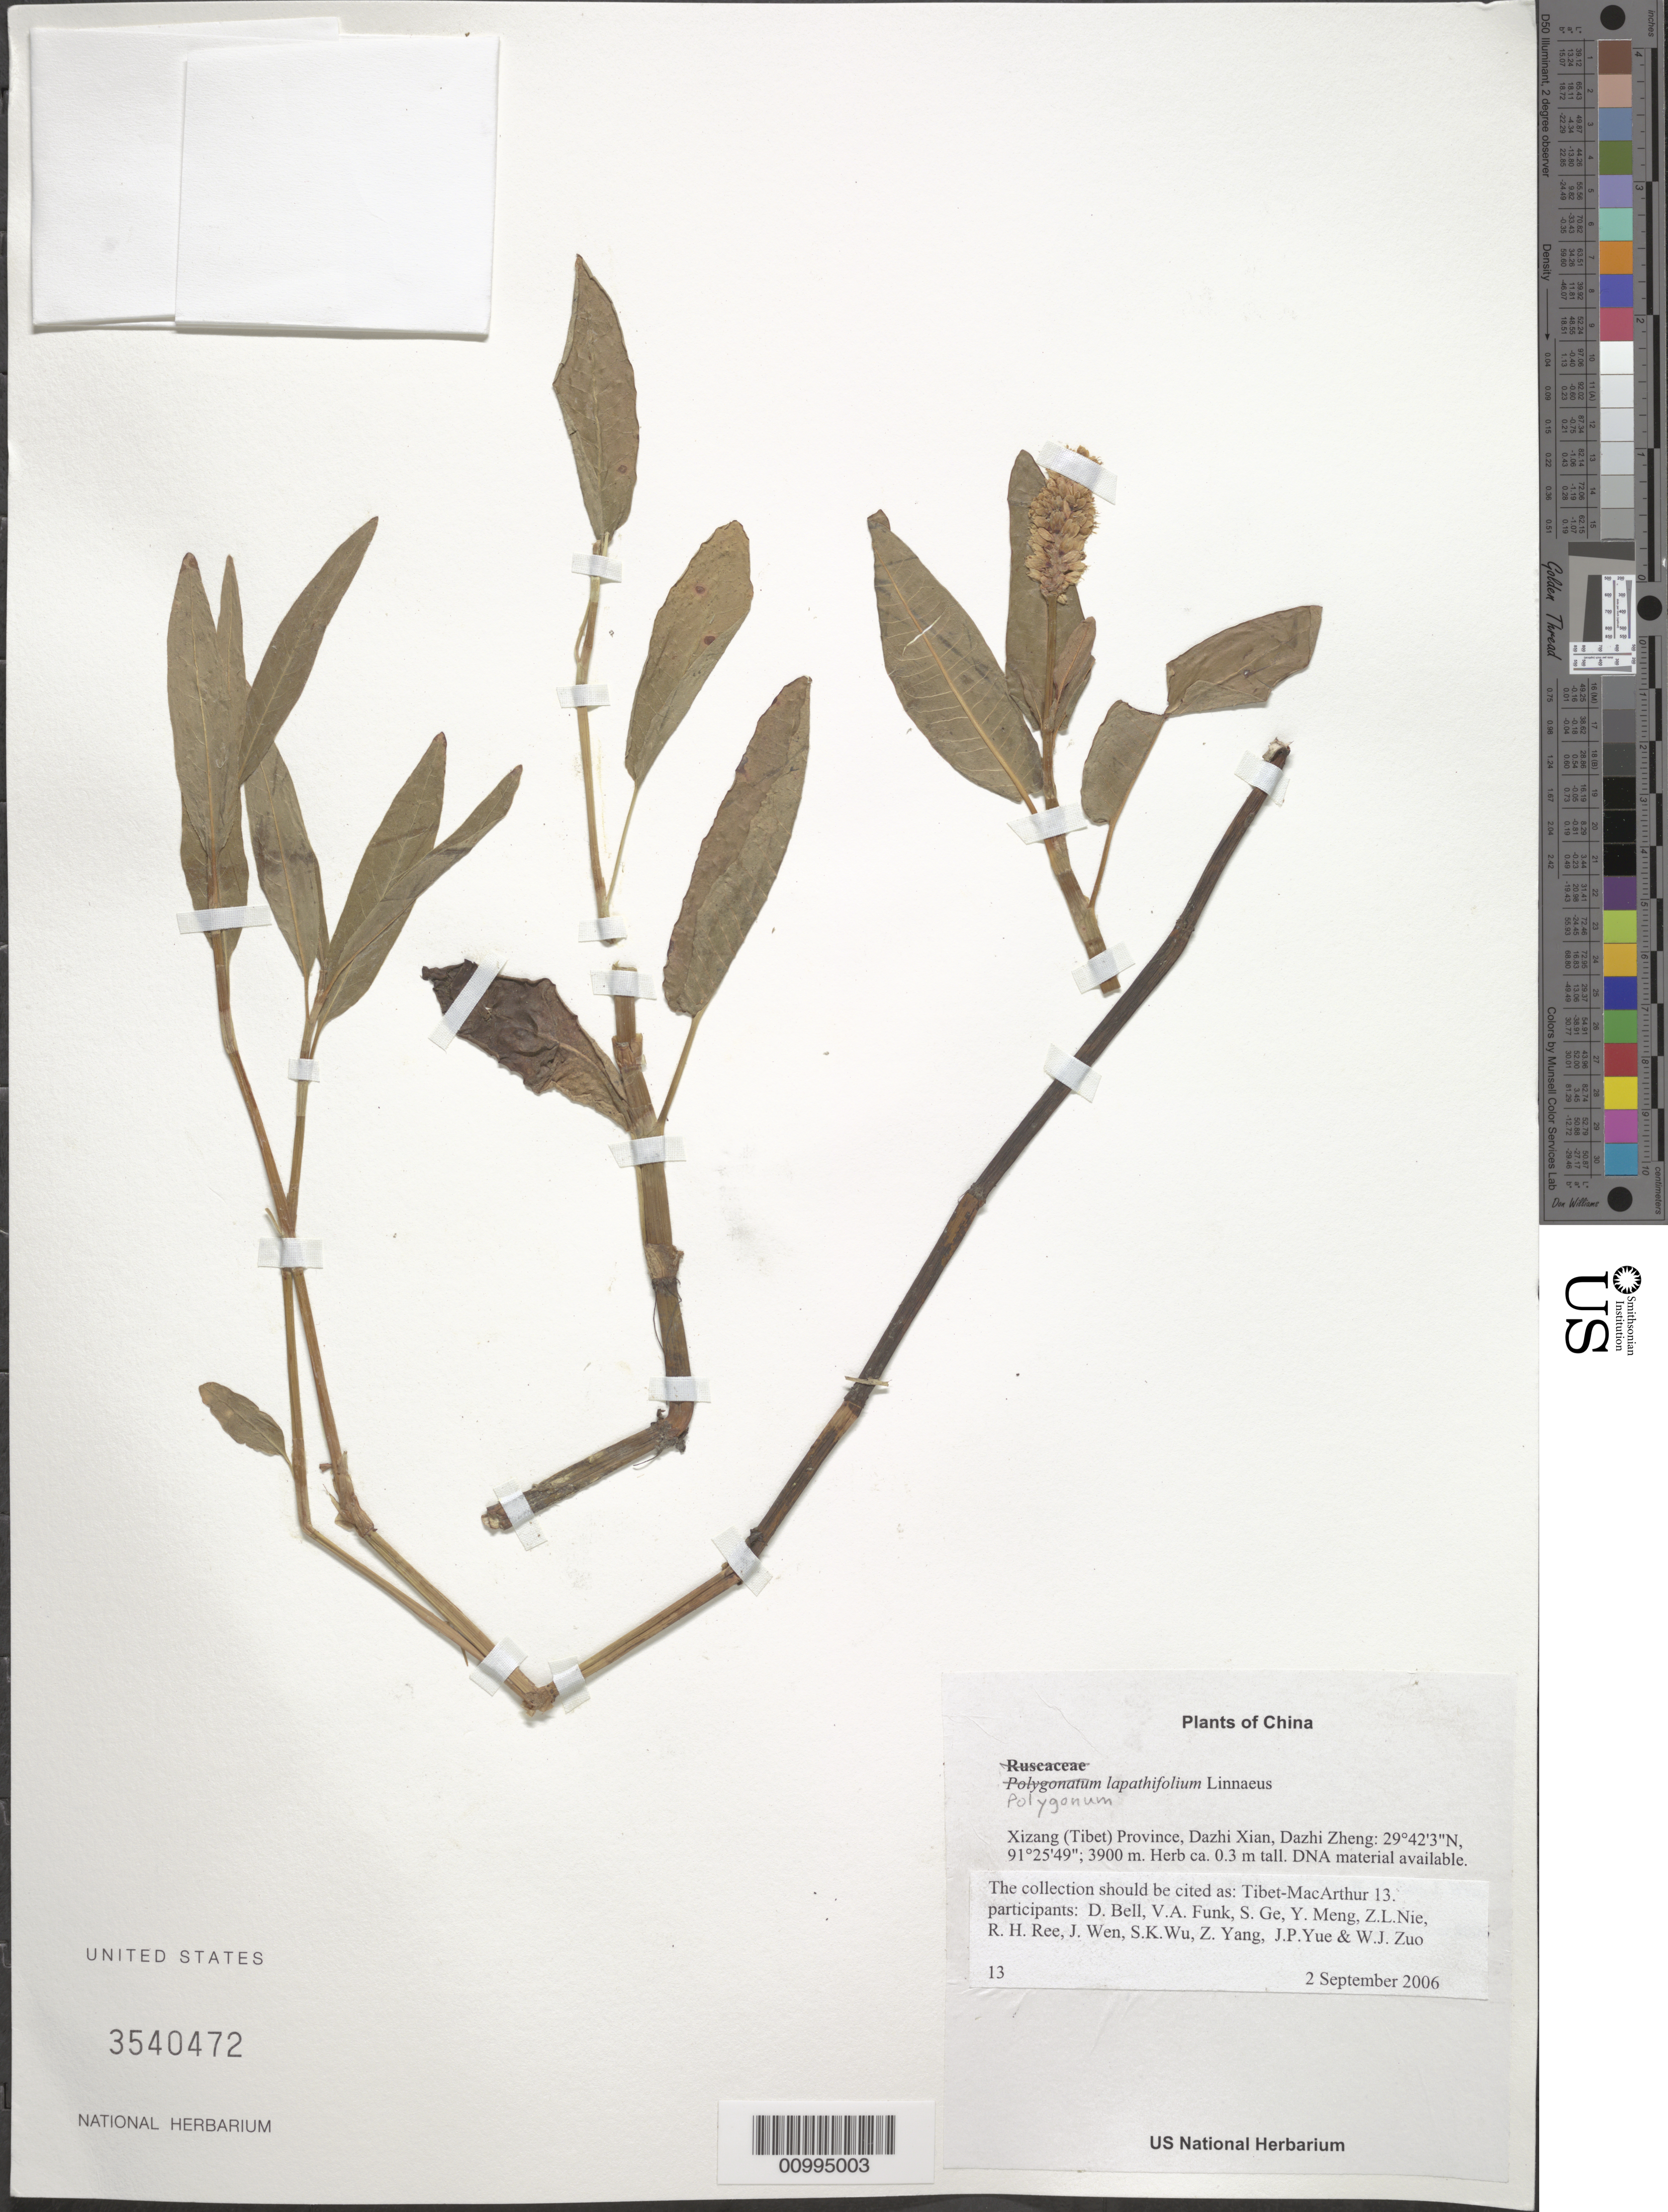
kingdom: Plantae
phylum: Tracheophyta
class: Magnoliopsida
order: Caryophyllales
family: Polygonaceae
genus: Polygonum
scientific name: Polygonum lapathifolium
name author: L.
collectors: Tibet-MacArthur, D. A. Bell, V. Funk, S. Ge, Y. Meng, Z. Nie, R. Ree, J. Wen, S. K. Wu, Z. Yang, J. Yue & W. Zuo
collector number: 13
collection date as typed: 02 Sep 2006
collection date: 2006-09-02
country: China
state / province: Xizang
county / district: Dazhi Xian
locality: Dazhi Zheng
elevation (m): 3900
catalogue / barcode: US 3540472